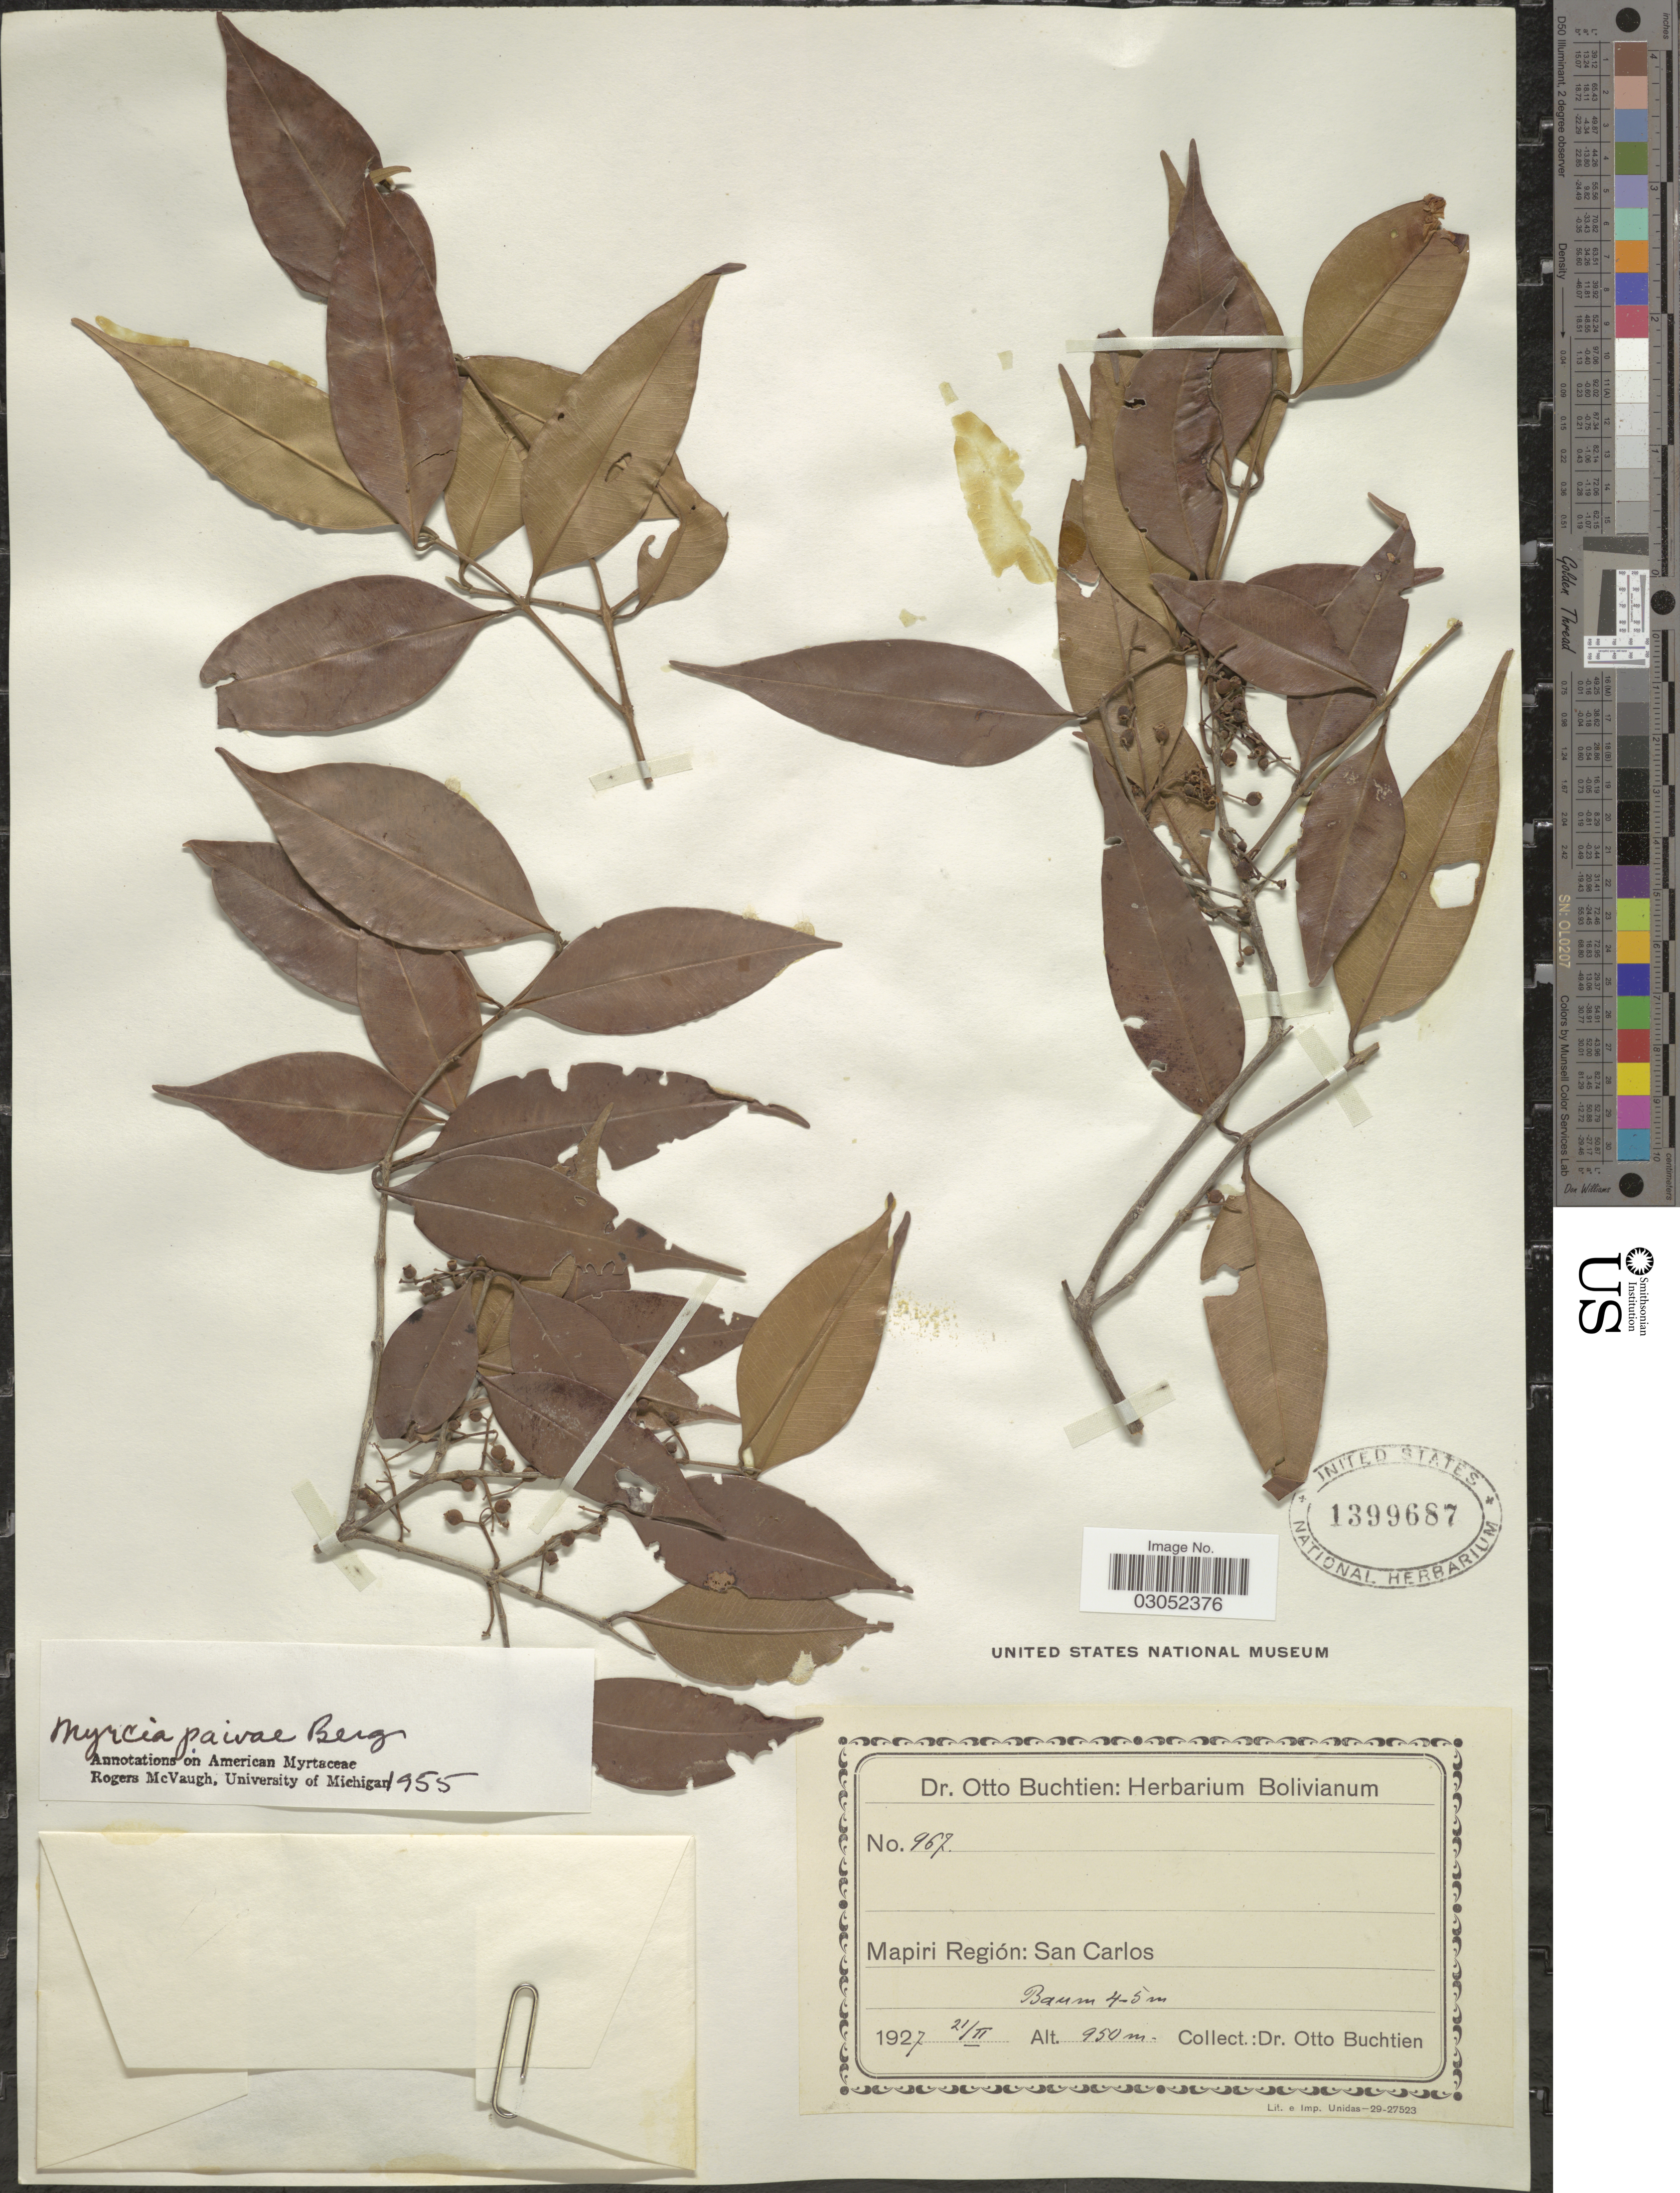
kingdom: Plantae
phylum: Tracheophyta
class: Magnoliopsida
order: Myrtales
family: Myrtaceae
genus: Myrcia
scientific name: Myrcia paivae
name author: O. Berg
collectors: O. Buchtien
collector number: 967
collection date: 1927-02-21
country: Bolivia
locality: Mapiri Región: San Carlos.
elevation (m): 950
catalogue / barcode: US 1399687